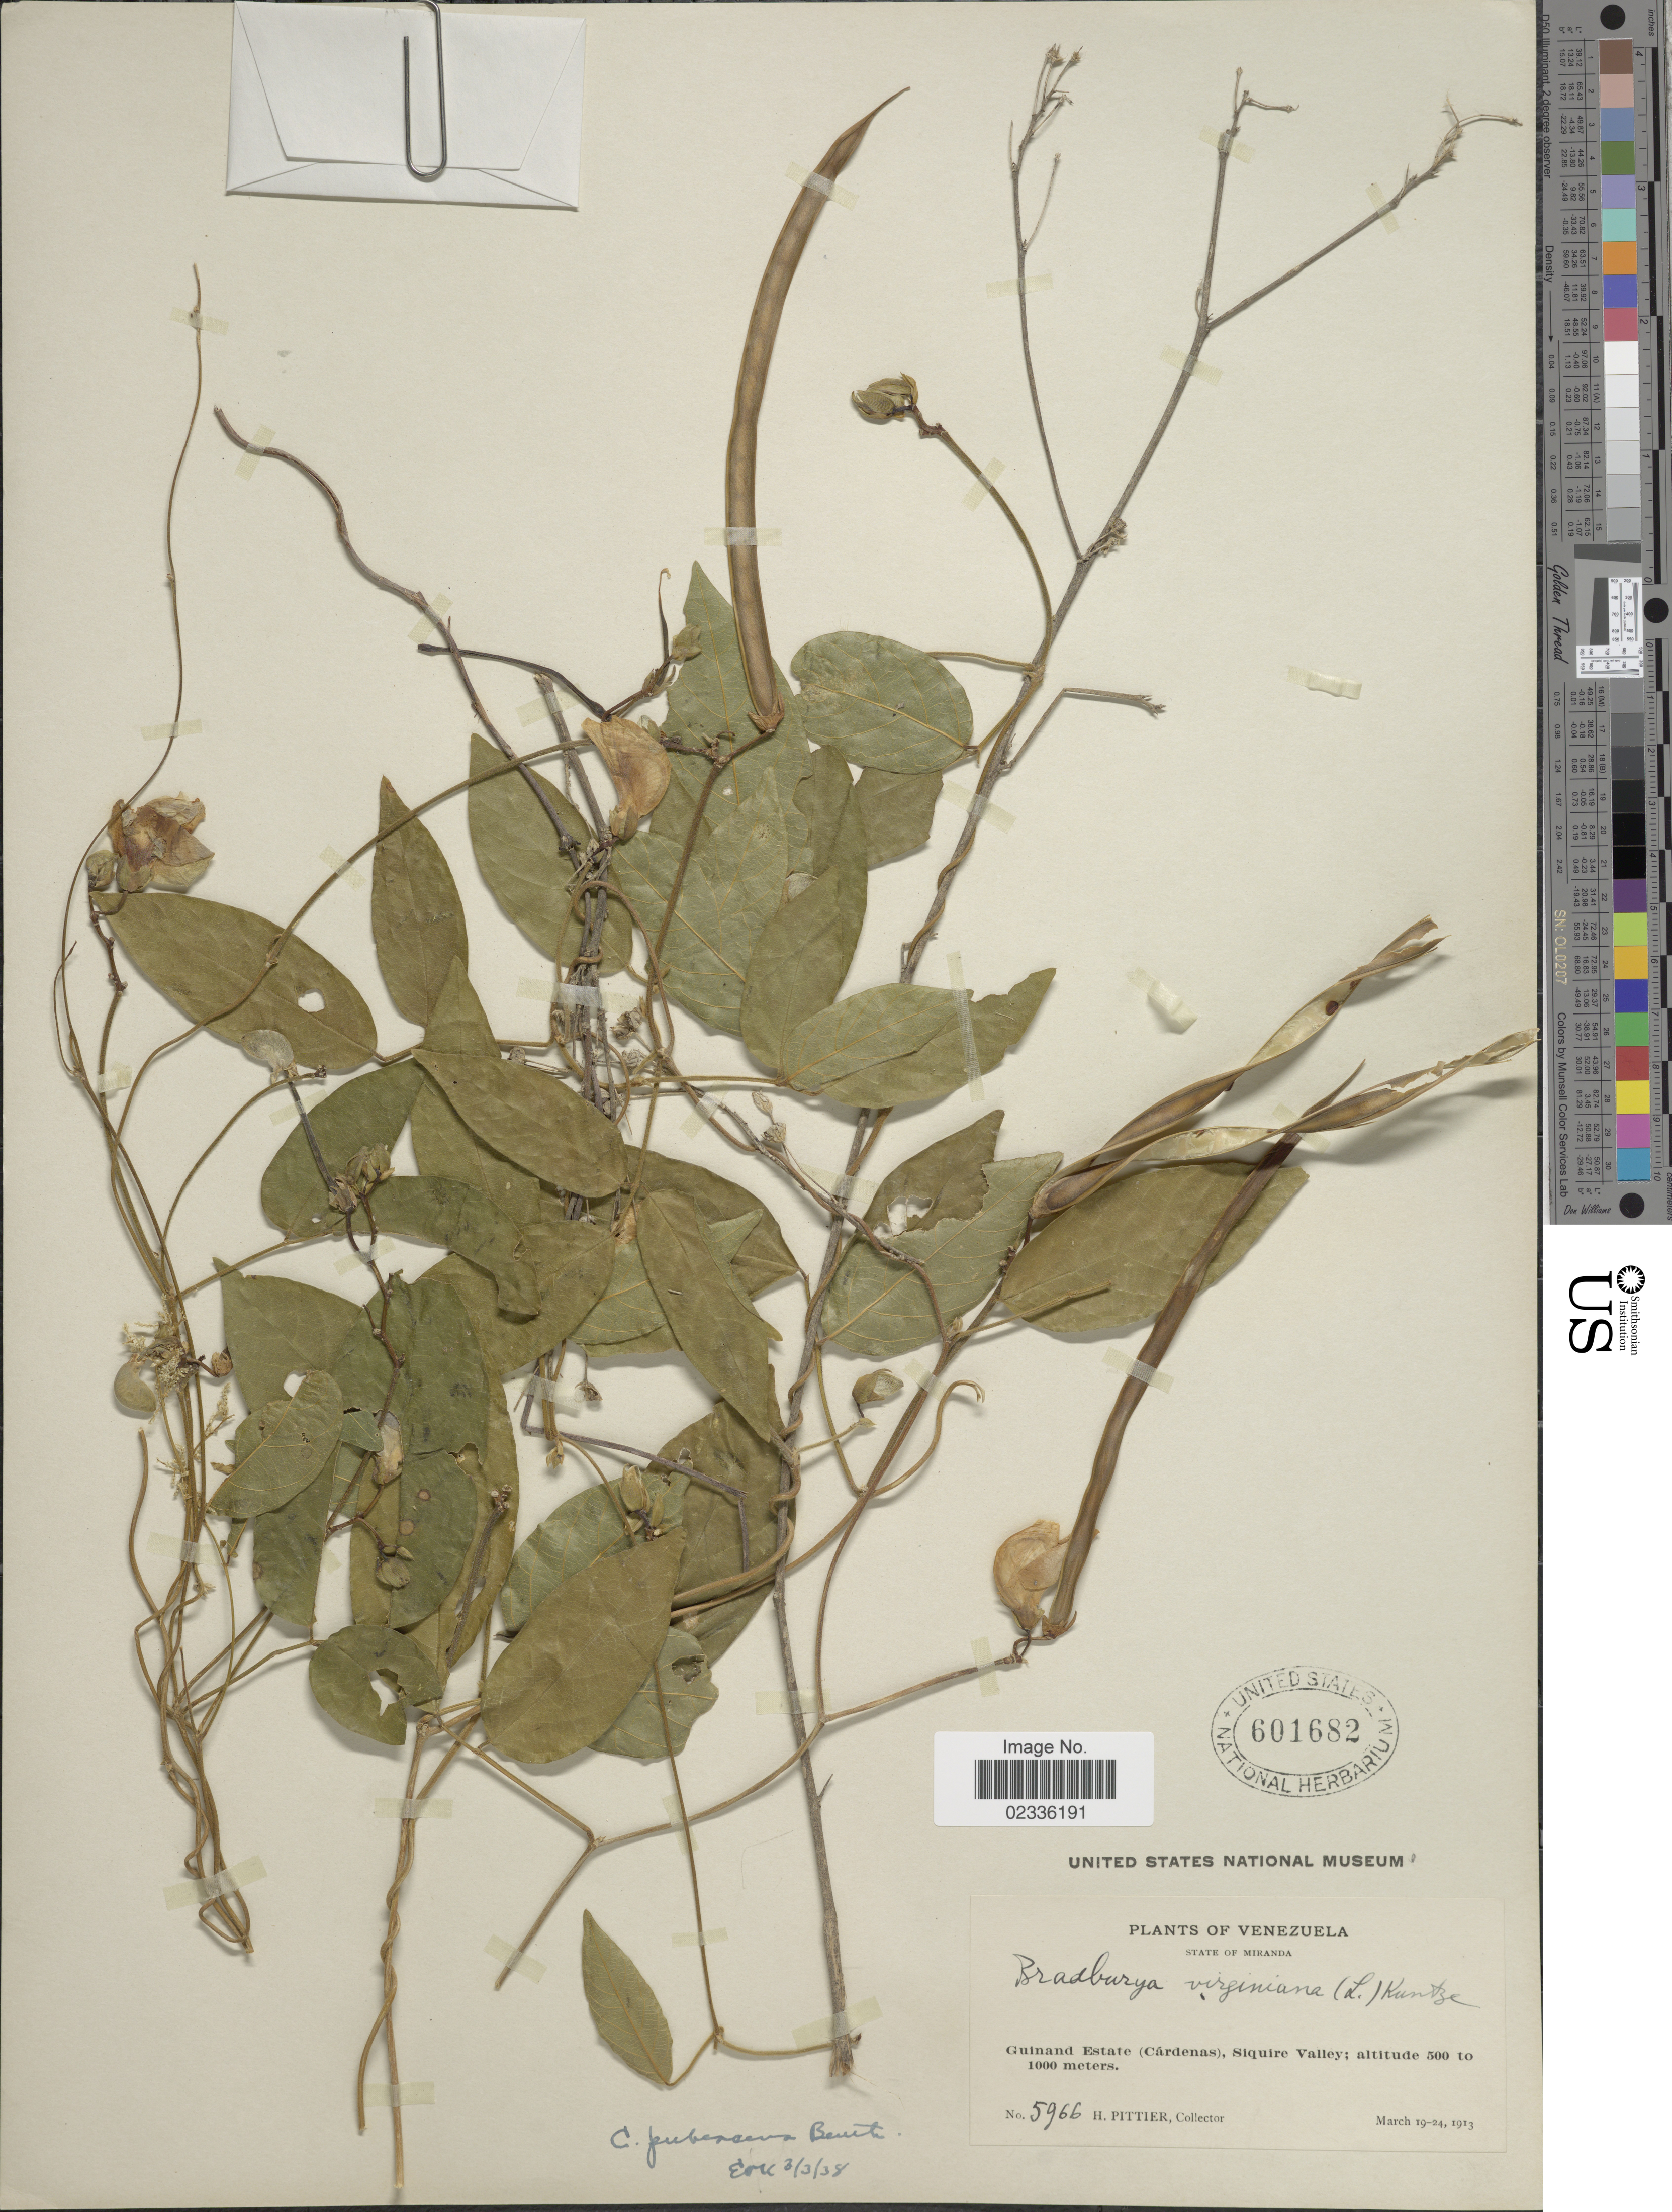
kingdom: Plantae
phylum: Tracheophyta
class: Magnoliopsida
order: Fabales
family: Fabaceae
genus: Centrosema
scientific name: Centrosema pubescens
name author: Benth.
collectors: H. F. Pittier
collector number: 5966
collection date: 1913-03-19/1913-03-24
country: Venezuela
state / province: Miranda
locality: State of Miranda. Guinand Estate (Cardenas, Siquire Valley.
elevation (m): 500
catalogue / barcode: US 601682